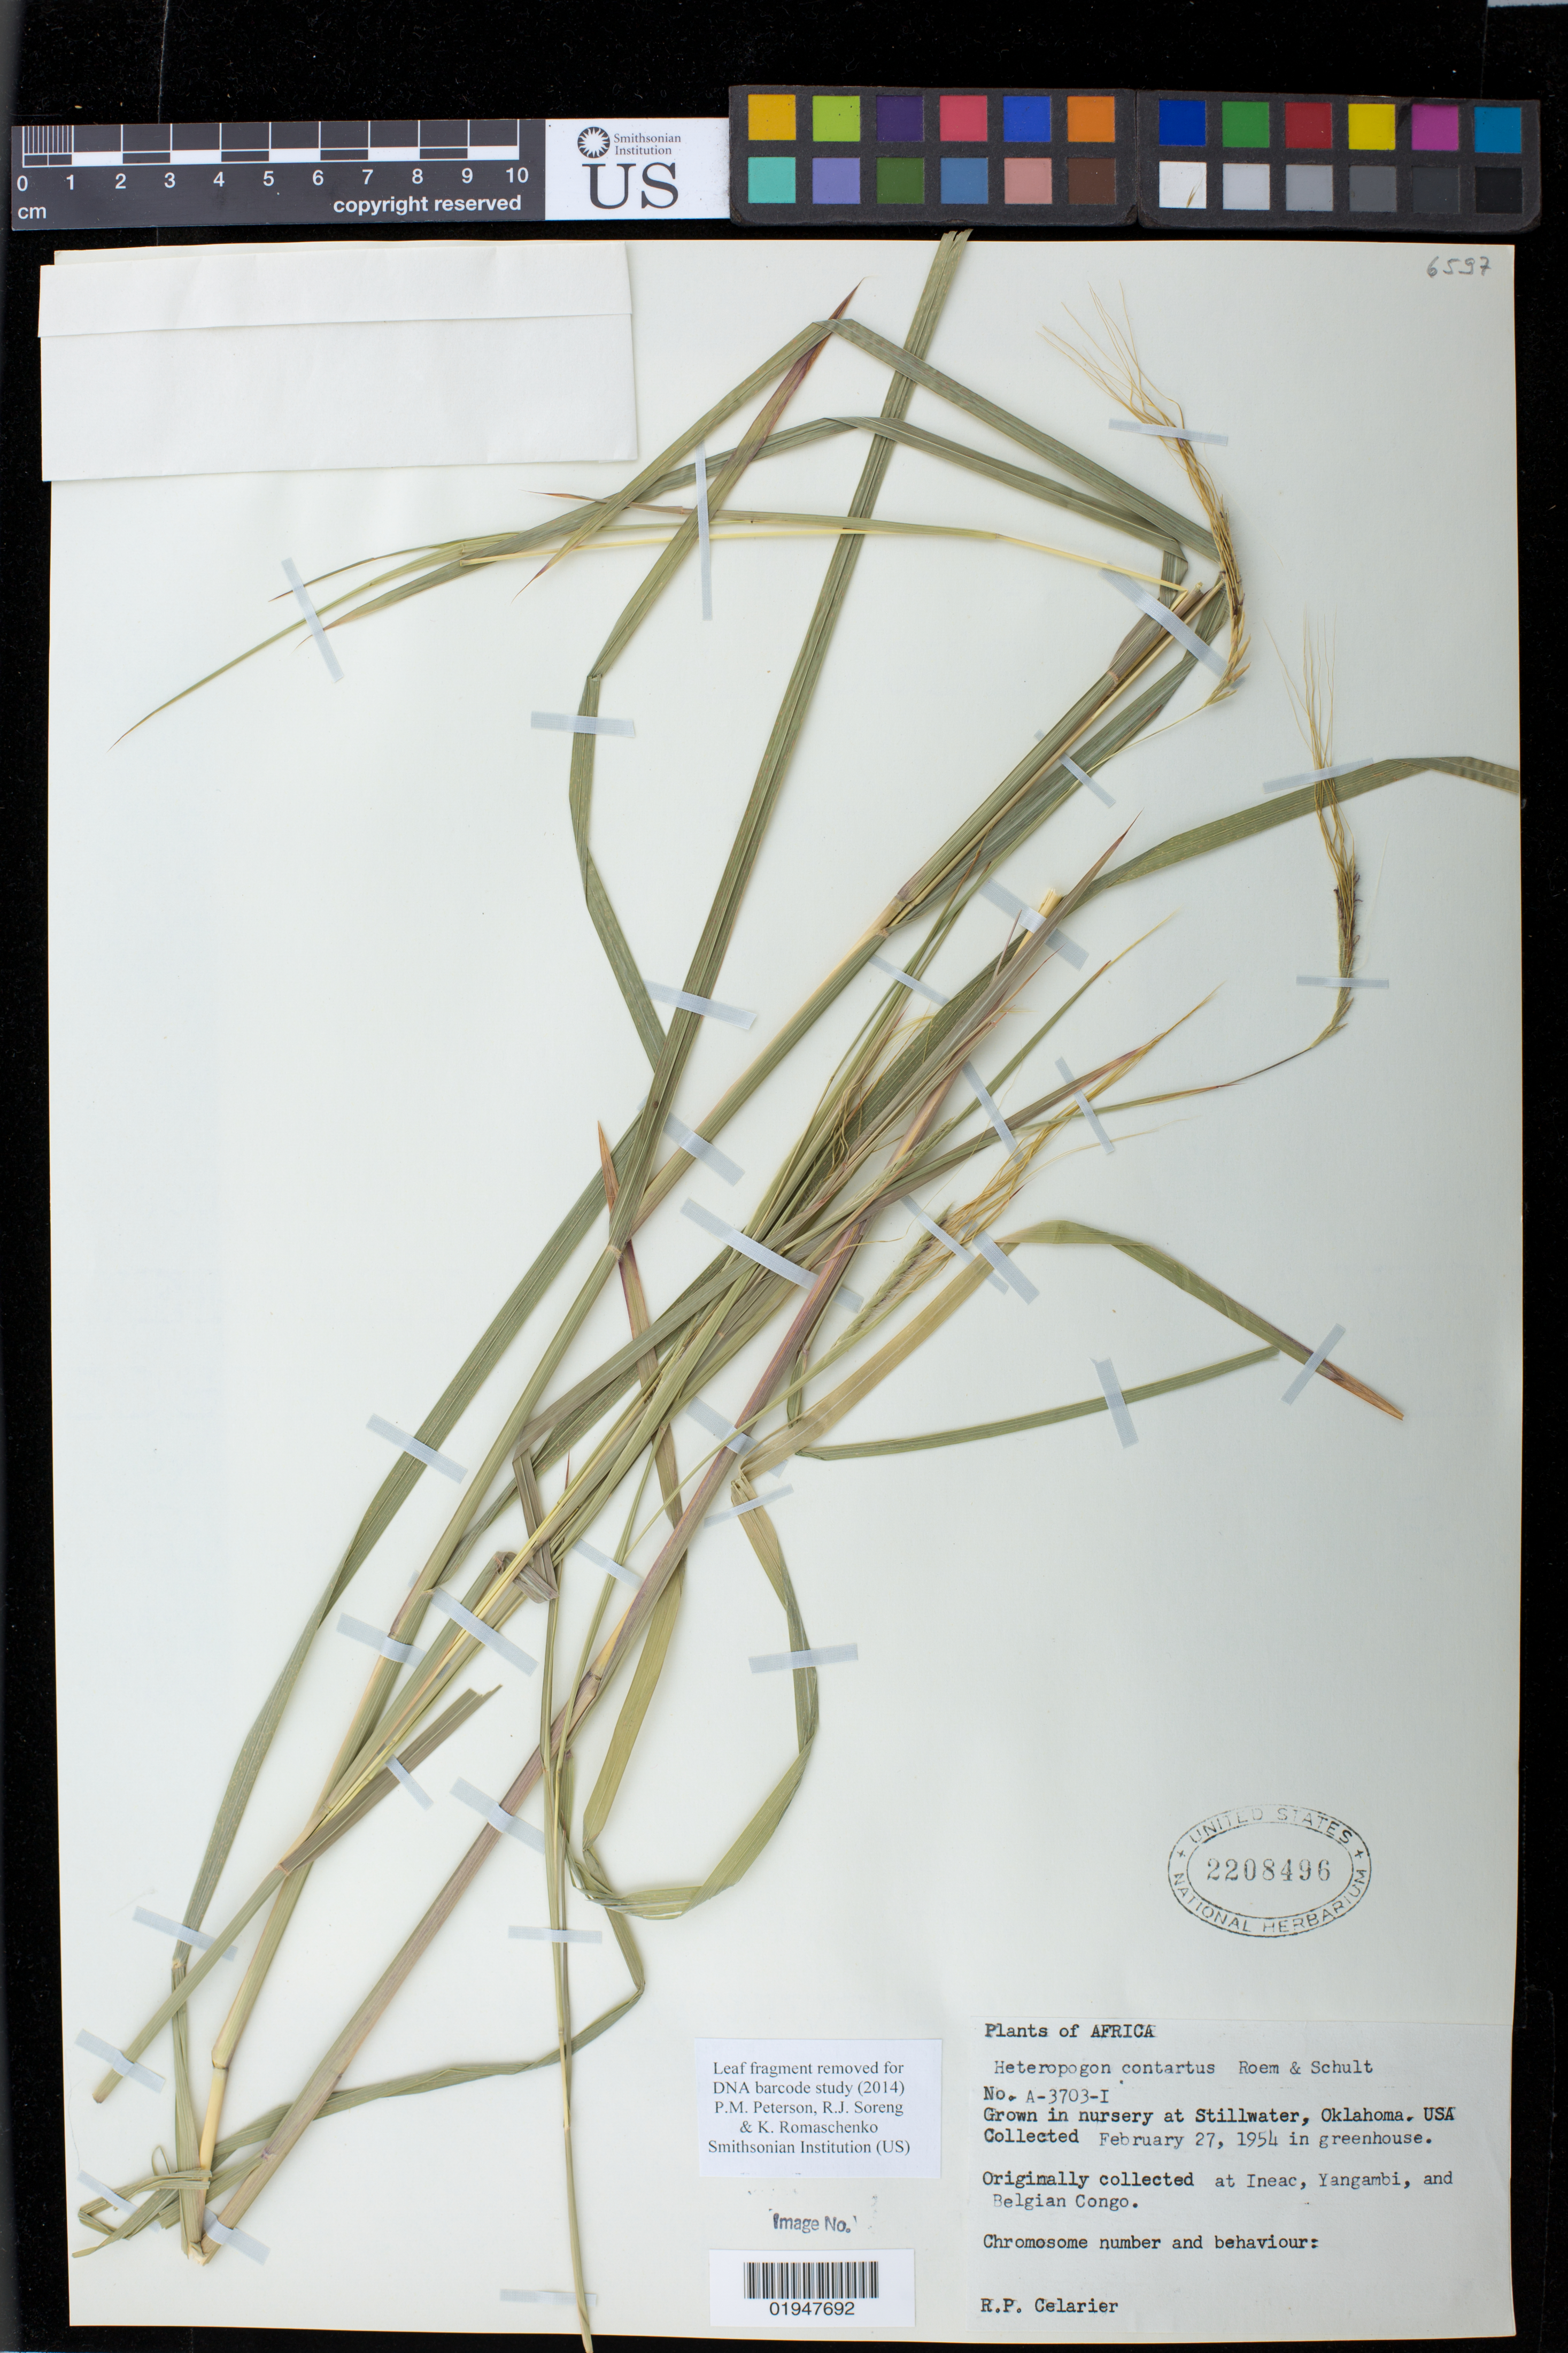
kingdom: Plantae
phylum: Tracheophyta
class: Liliopsida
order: Poales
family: Poaceae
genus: Heteropogon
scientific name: Heteropogon contortus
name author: (L.) P. Beauv. ex Roem. & Schult.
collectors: R. Celarier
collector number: A-3703-I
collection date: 1954-02-27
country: Congo, Democratic Republic of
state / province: Tshopo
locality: Grown in nursery at Stillwater, Oklahoma, USA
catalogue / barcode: US 2208496